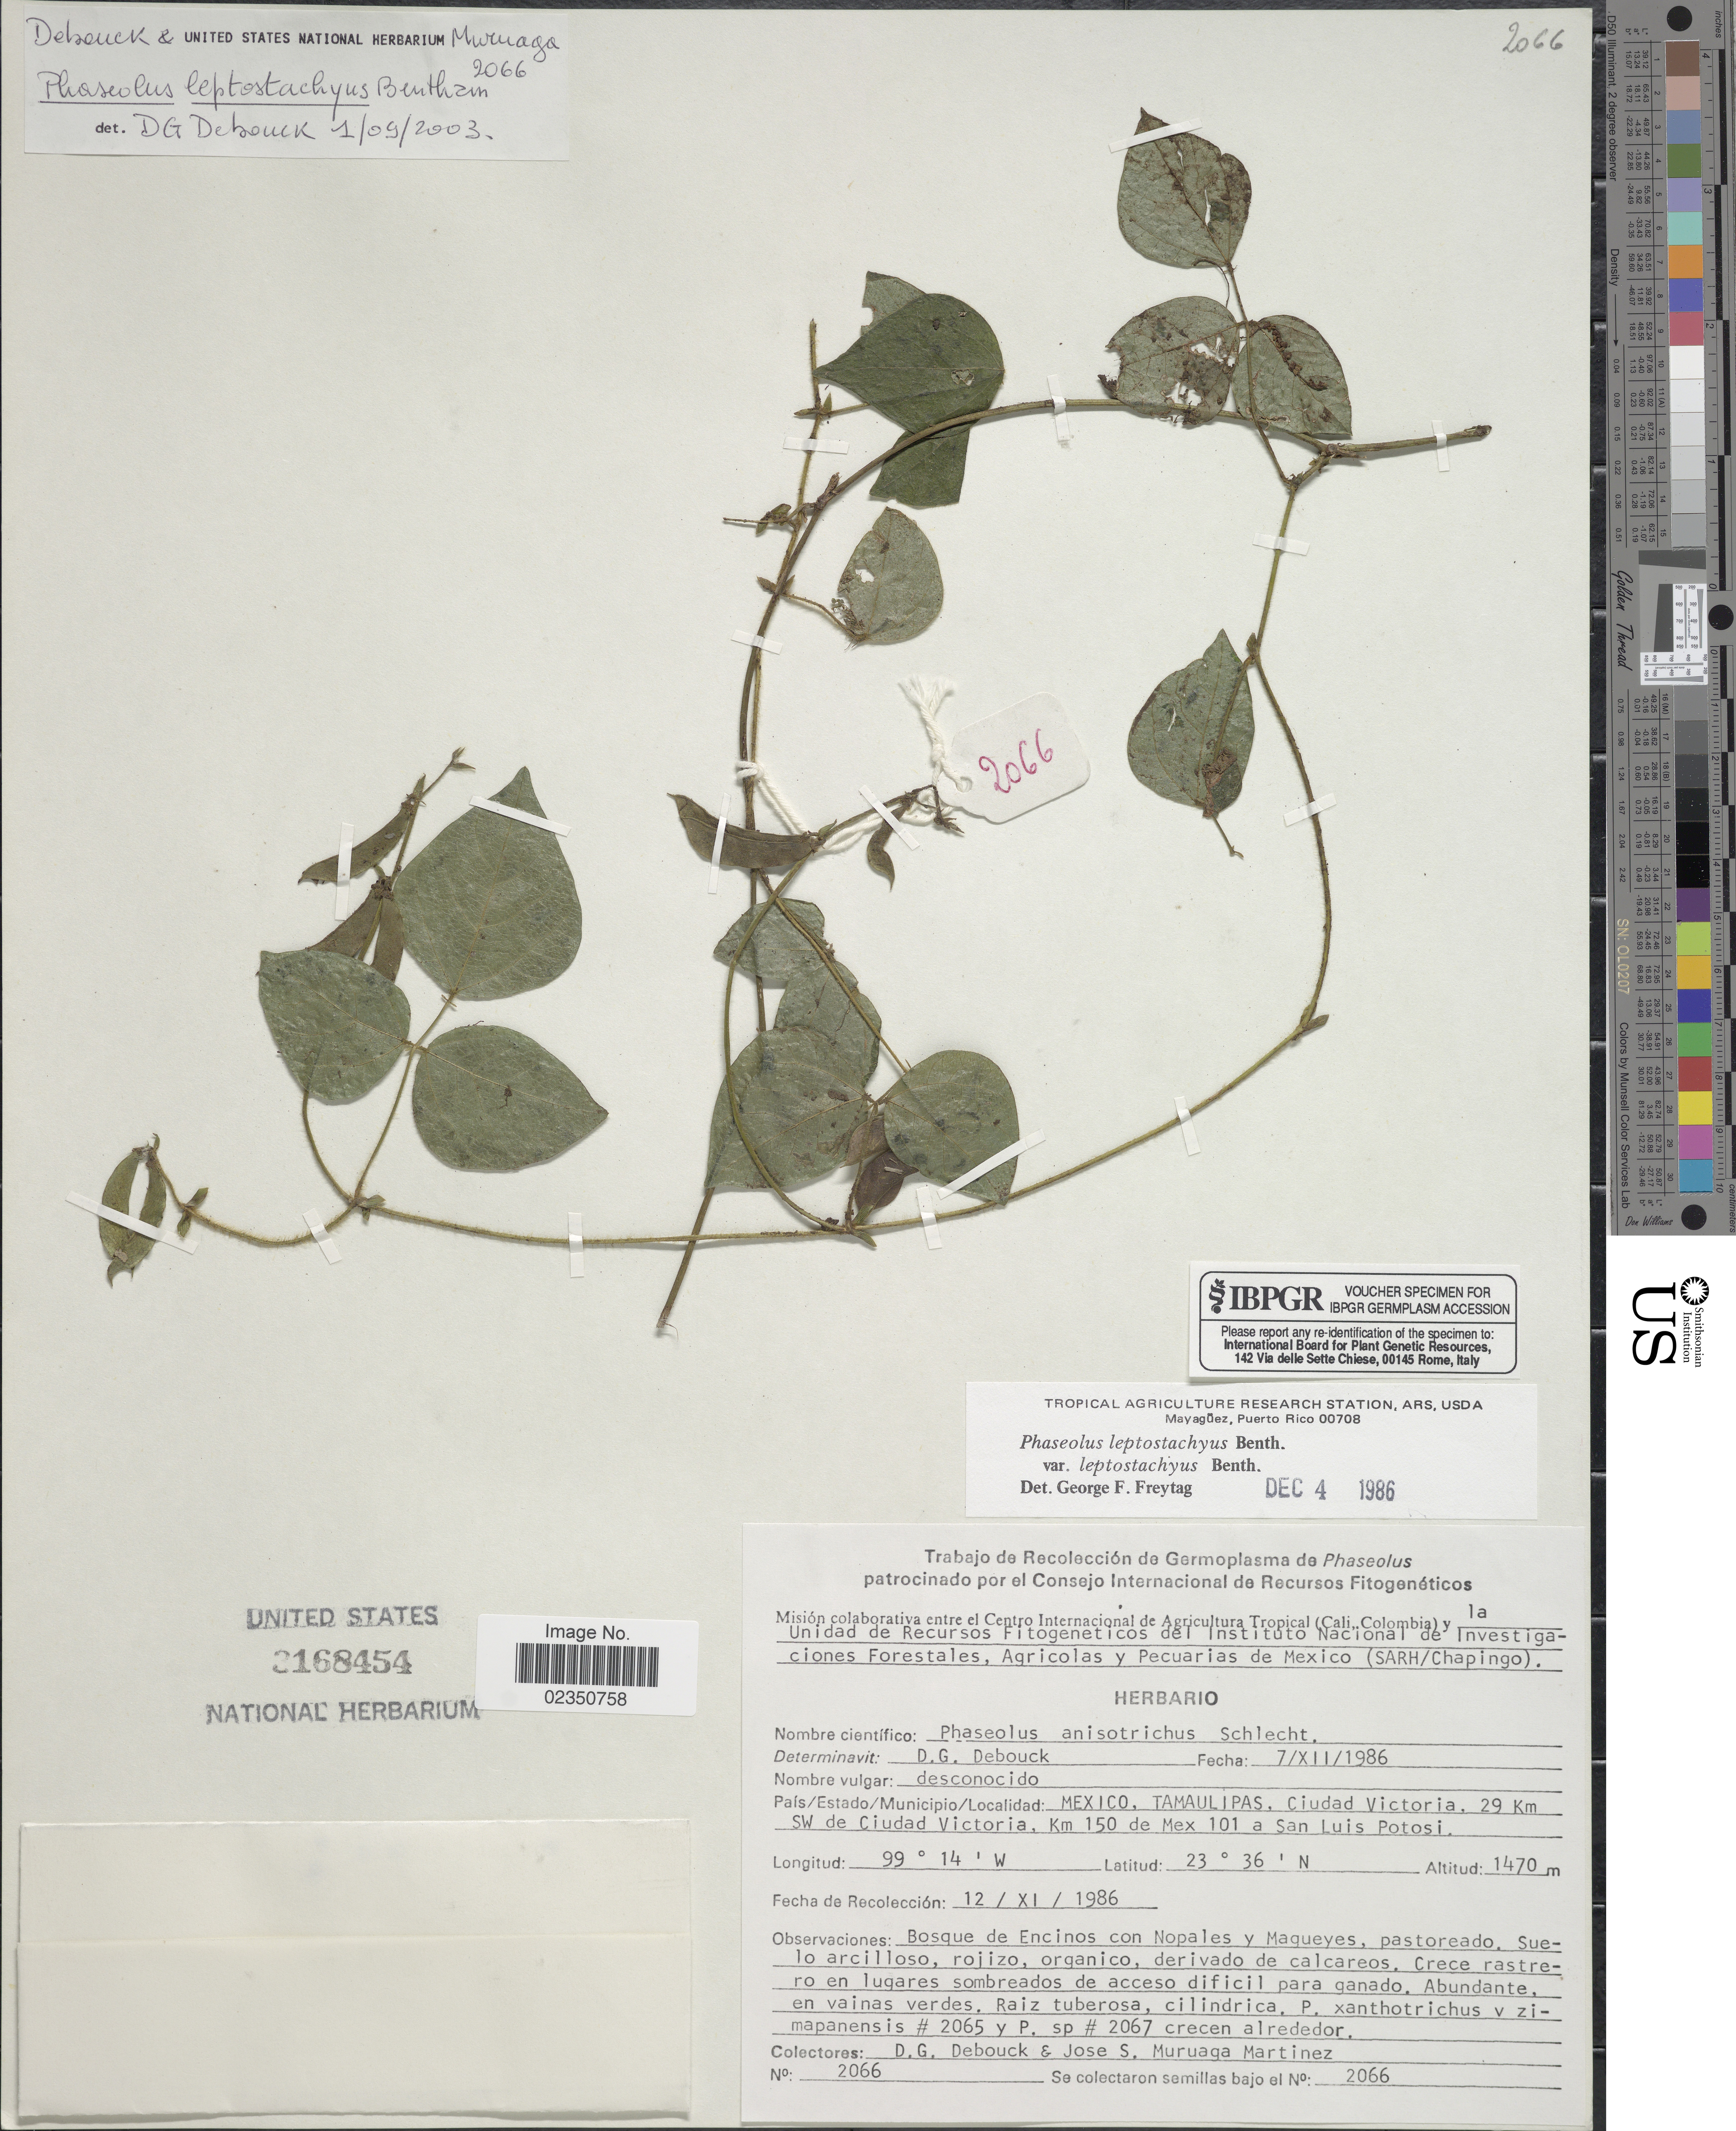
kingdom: Plantae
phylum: Tracheophyta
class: Magnoliopsida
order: Fabales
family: Fabaceae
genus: Phaseolus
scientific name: Phaseolus leptostachyus var. leptostachyus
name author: Benth.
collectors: D. Debouck & J. Muruaga Martinez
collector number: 2066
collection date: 1986-11-12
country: Mexico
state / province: Tamaulipas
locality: Ciudad Victoria, 29 km SW de Ciudad Victoria, km 150 de Mex 101 a San Luis Potosi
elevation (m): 1470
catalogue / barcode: US 3168454